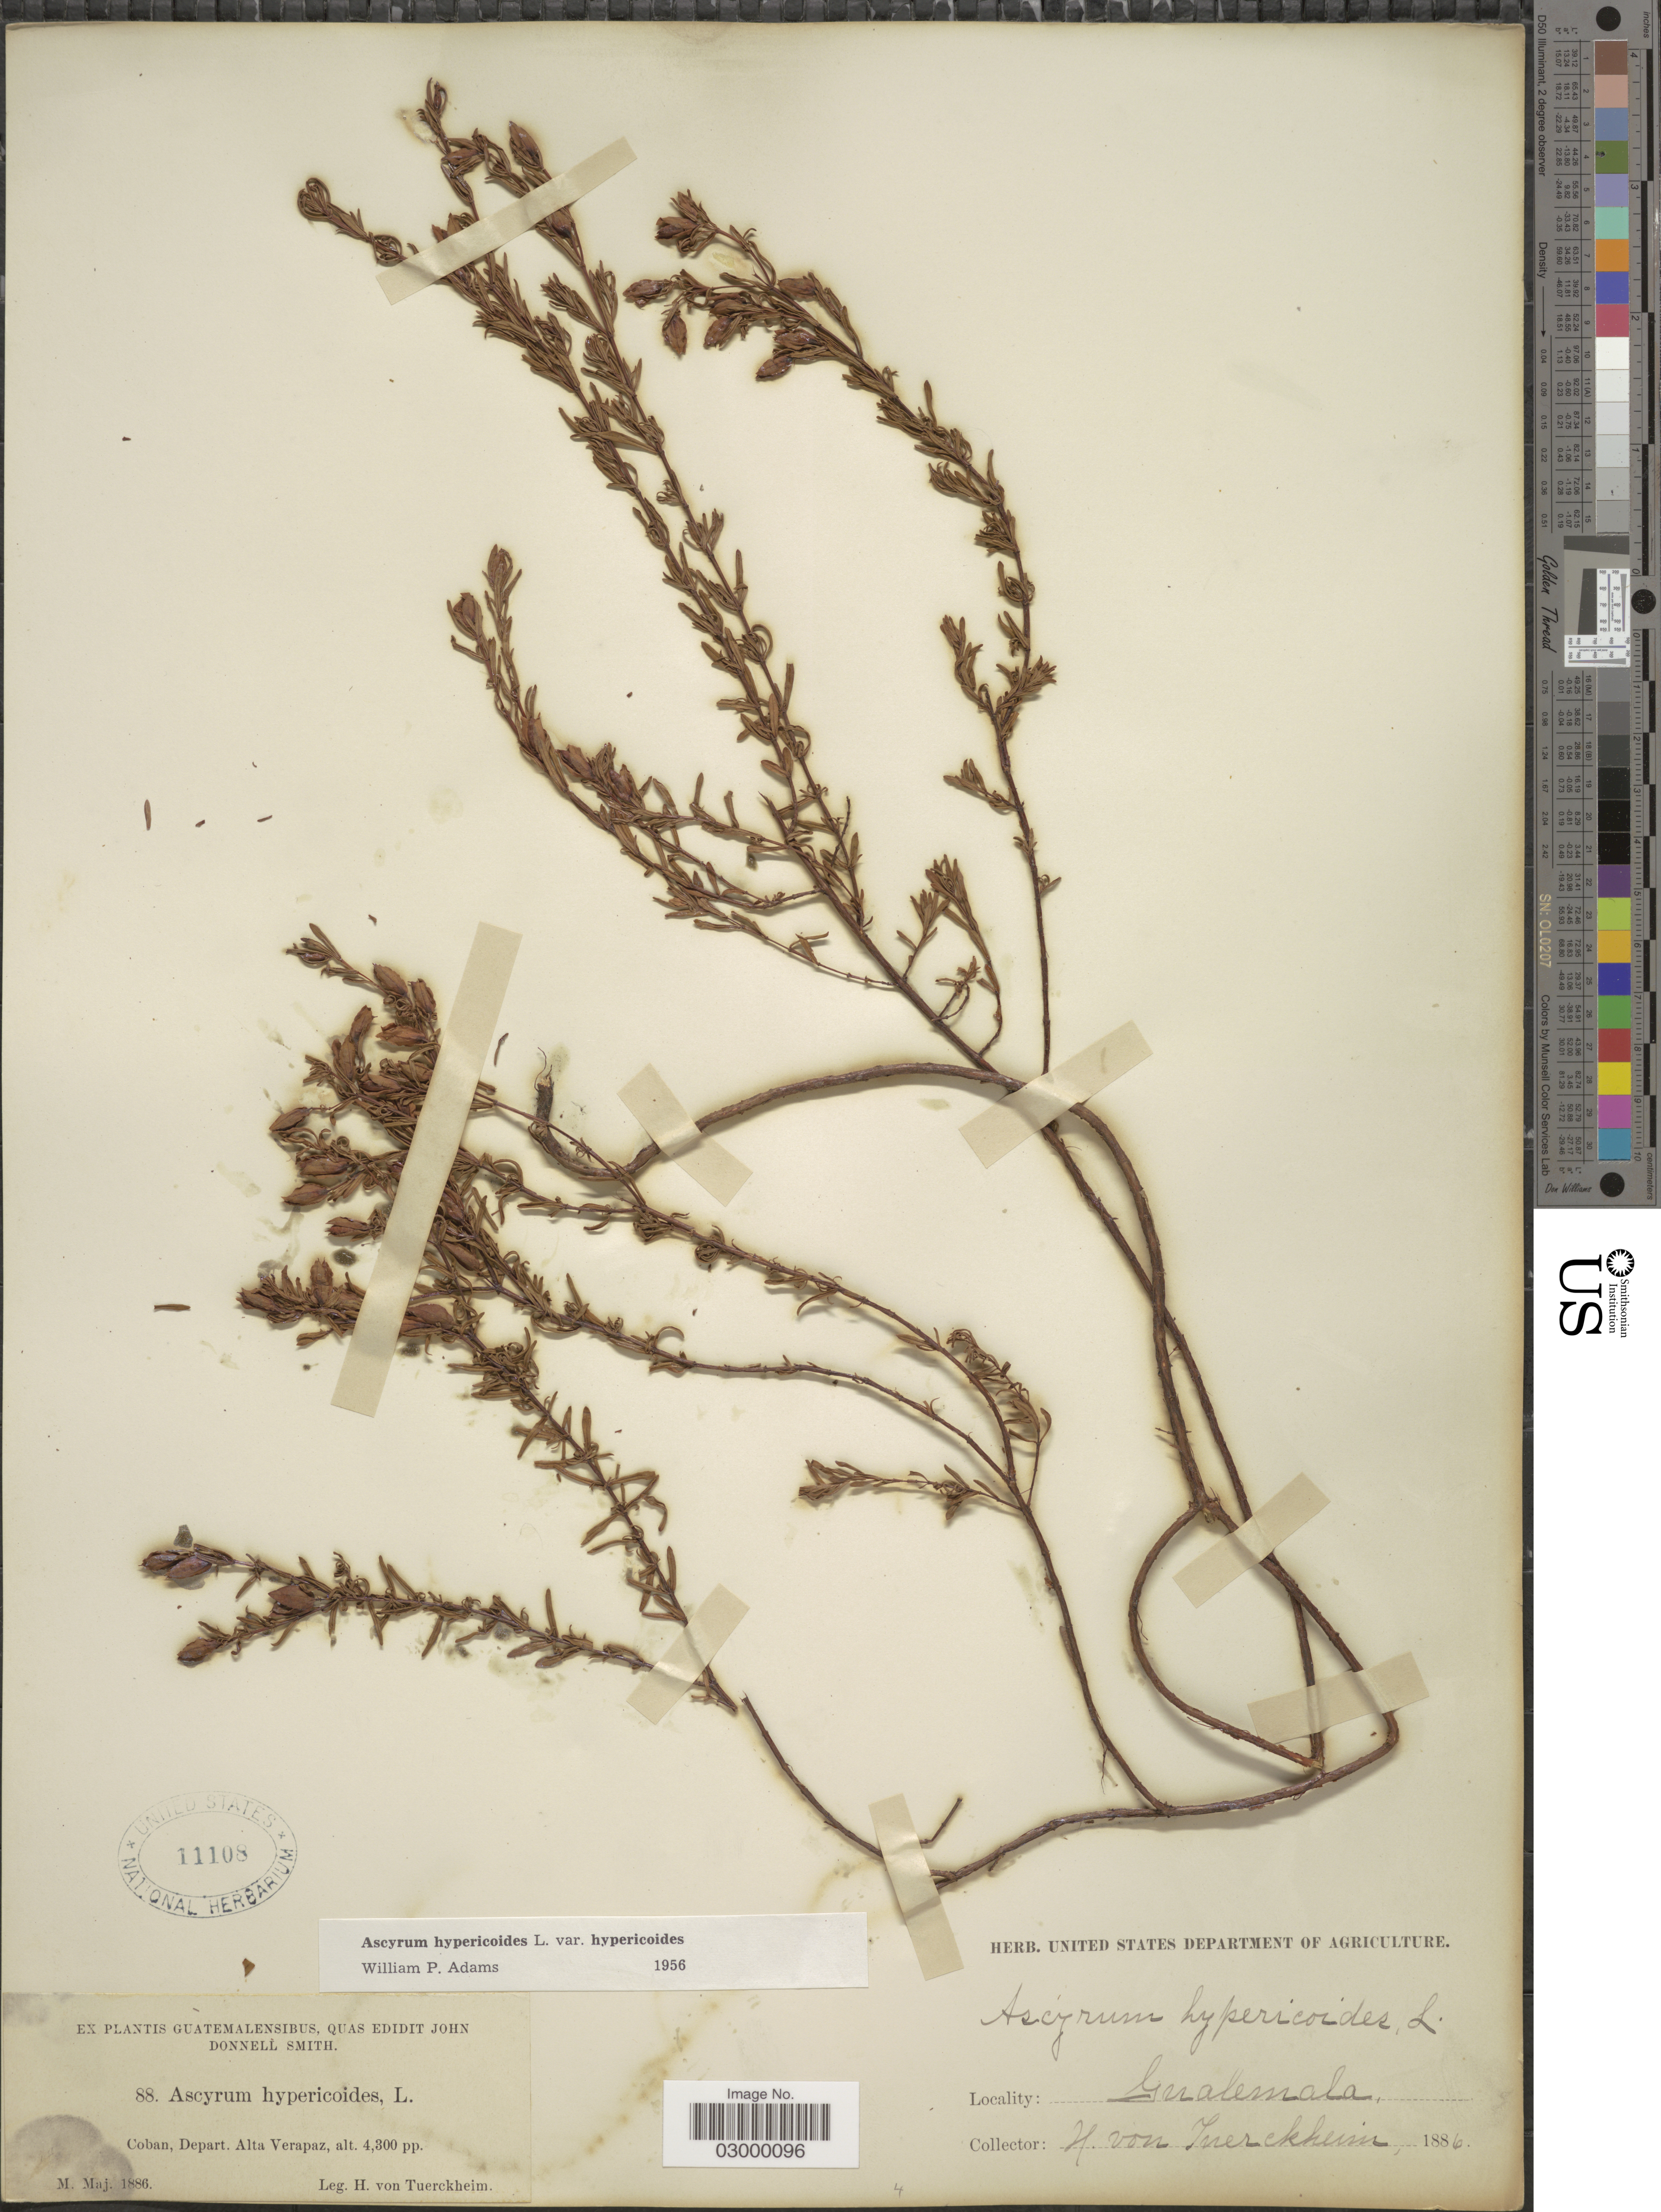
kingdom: Plantae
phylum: Tracheophyta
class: Magnoliopsida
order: Malpighiales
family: Hypericaceae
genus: Hypericum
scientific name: Hypericum hypericoides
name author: (L.) Crantz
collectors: H. von Türckheim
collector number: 88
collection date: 1886-05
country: Guatemala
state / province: Alta Verapaz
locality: Coban, Depart. Alta Verapaz.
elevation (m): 1311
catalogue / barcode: US 11108